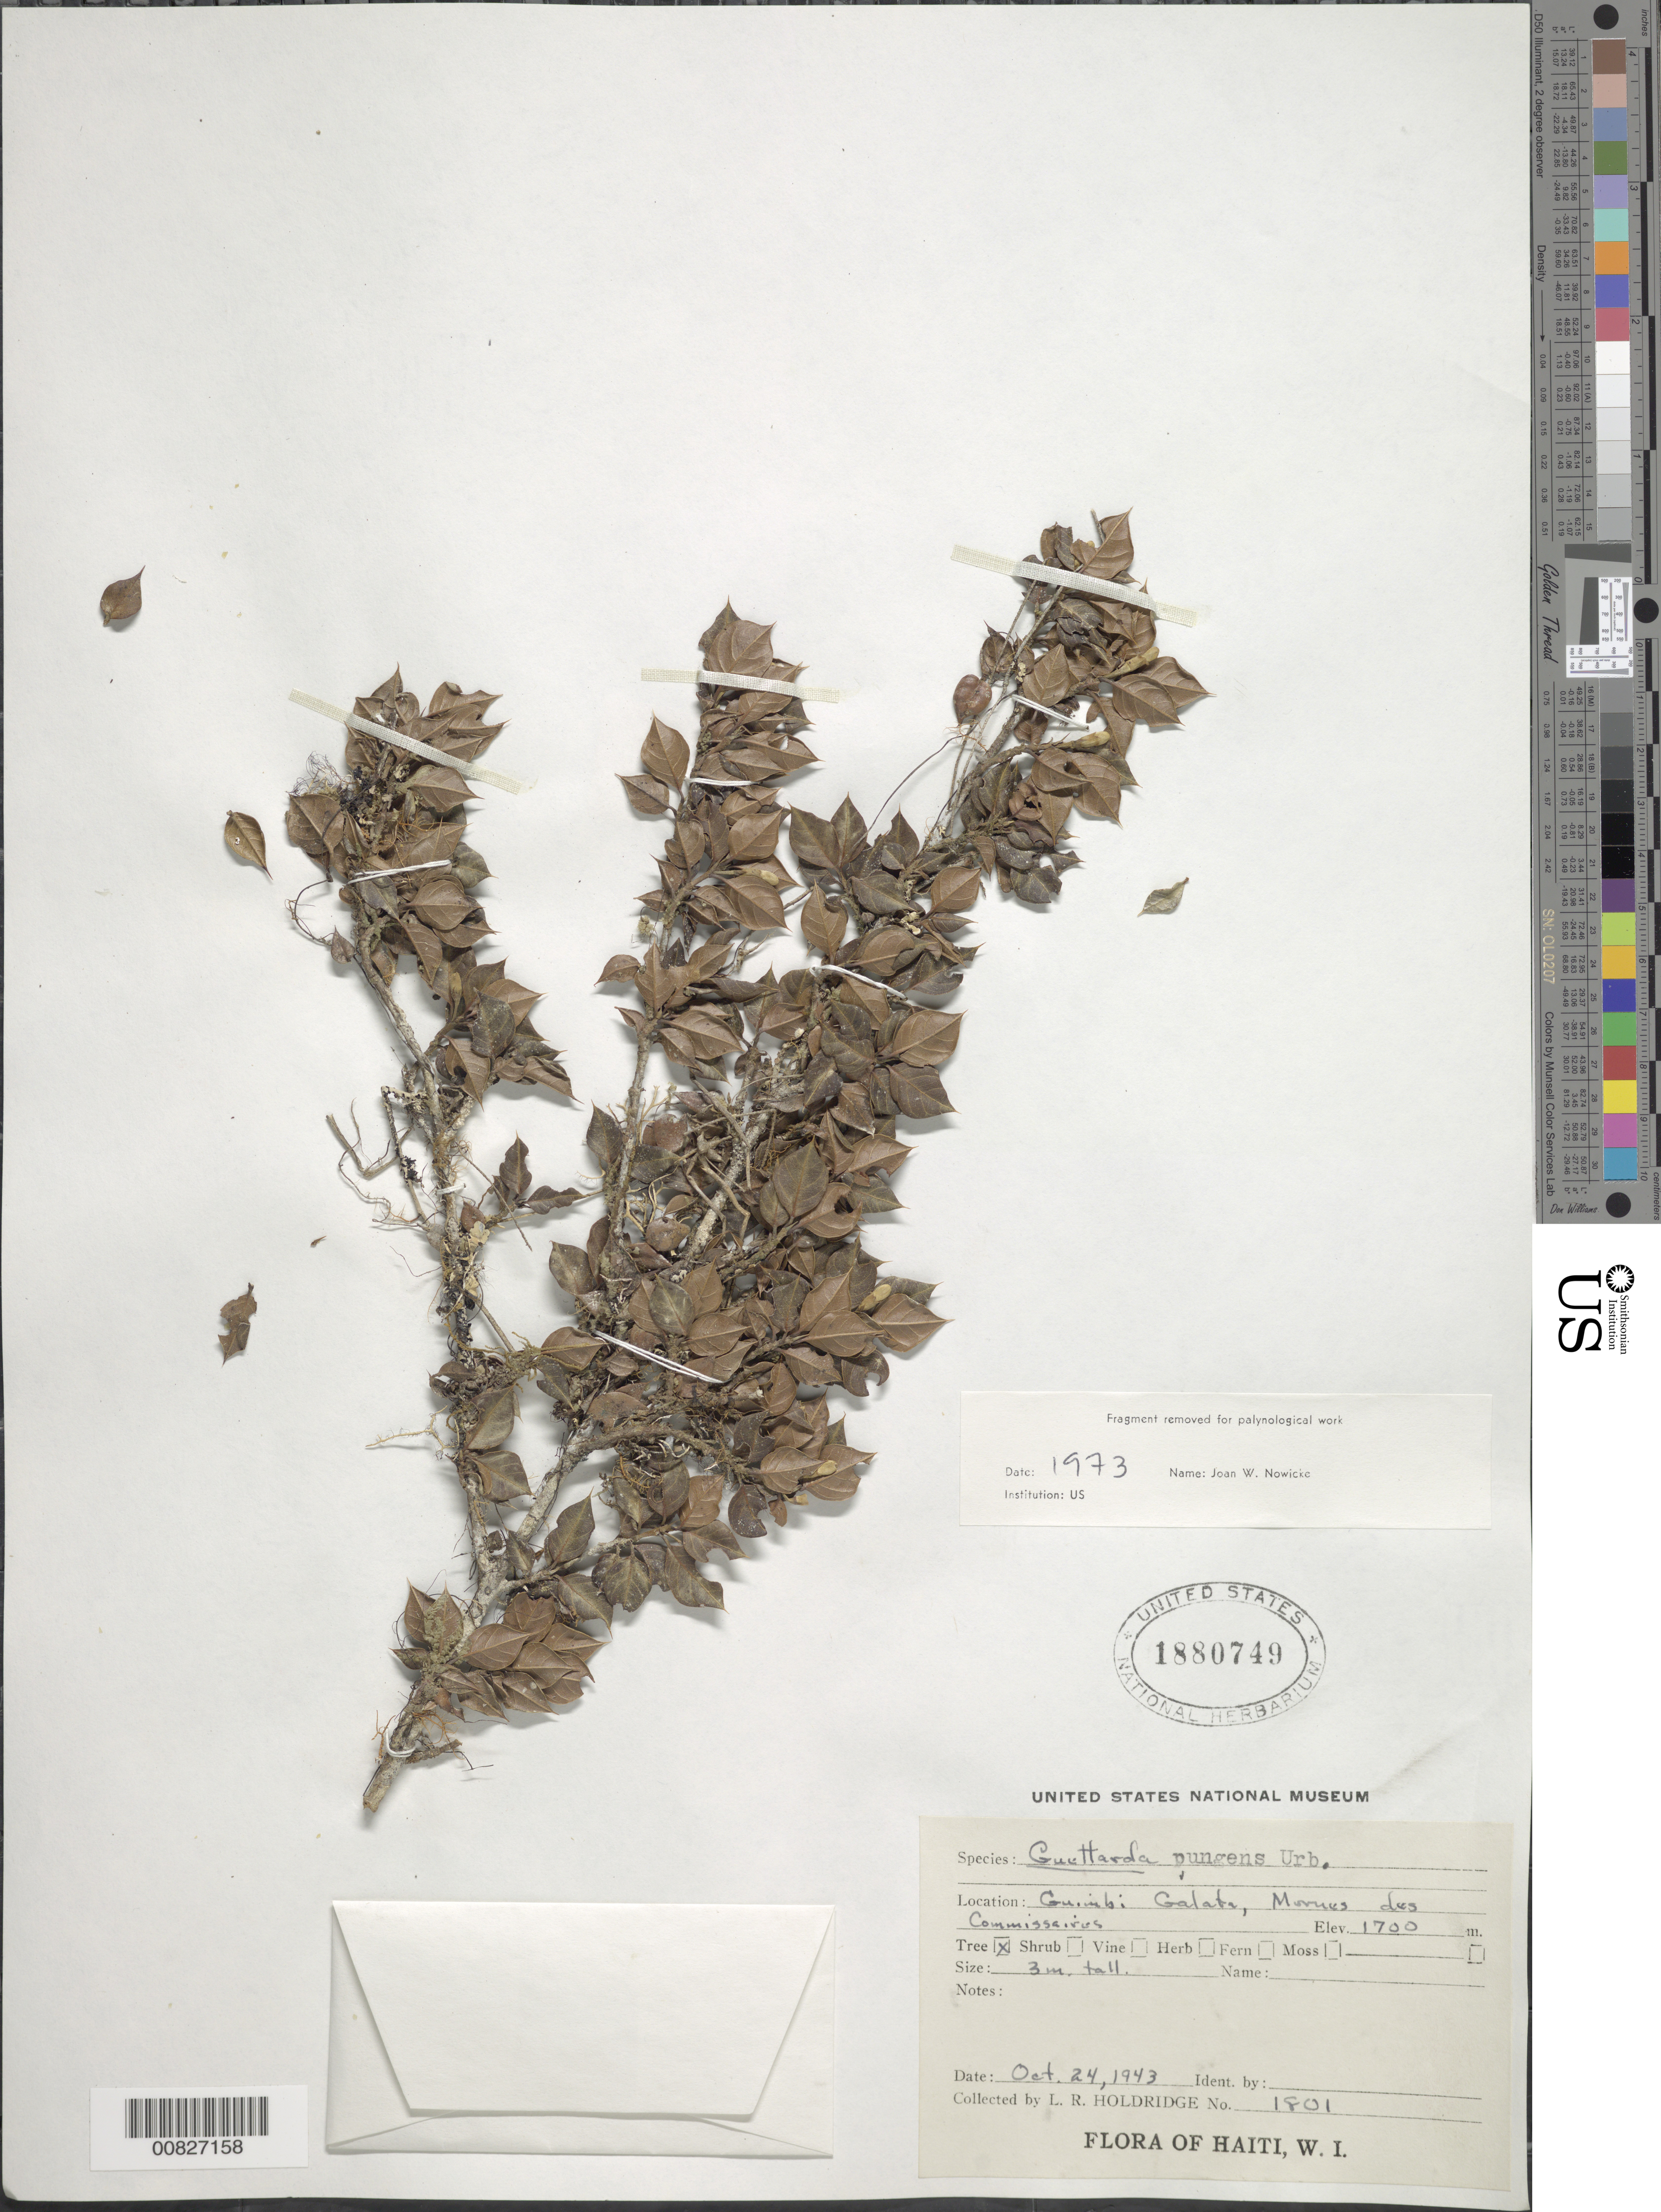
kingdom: Plantae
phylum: Tracheophyta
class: Magnoliopsida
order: Gentianales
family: Rubiaceae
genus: Guettarda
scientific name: Guettarda pungens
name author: Urb.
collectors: L. Holdridge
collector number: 1801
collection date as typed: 24 Oct 1943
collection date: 1943-10-24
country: Haiti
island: Hispaniola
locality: Guimbi Galata, Mornes des Commissaires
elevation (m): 1700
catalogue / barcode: US 1880749